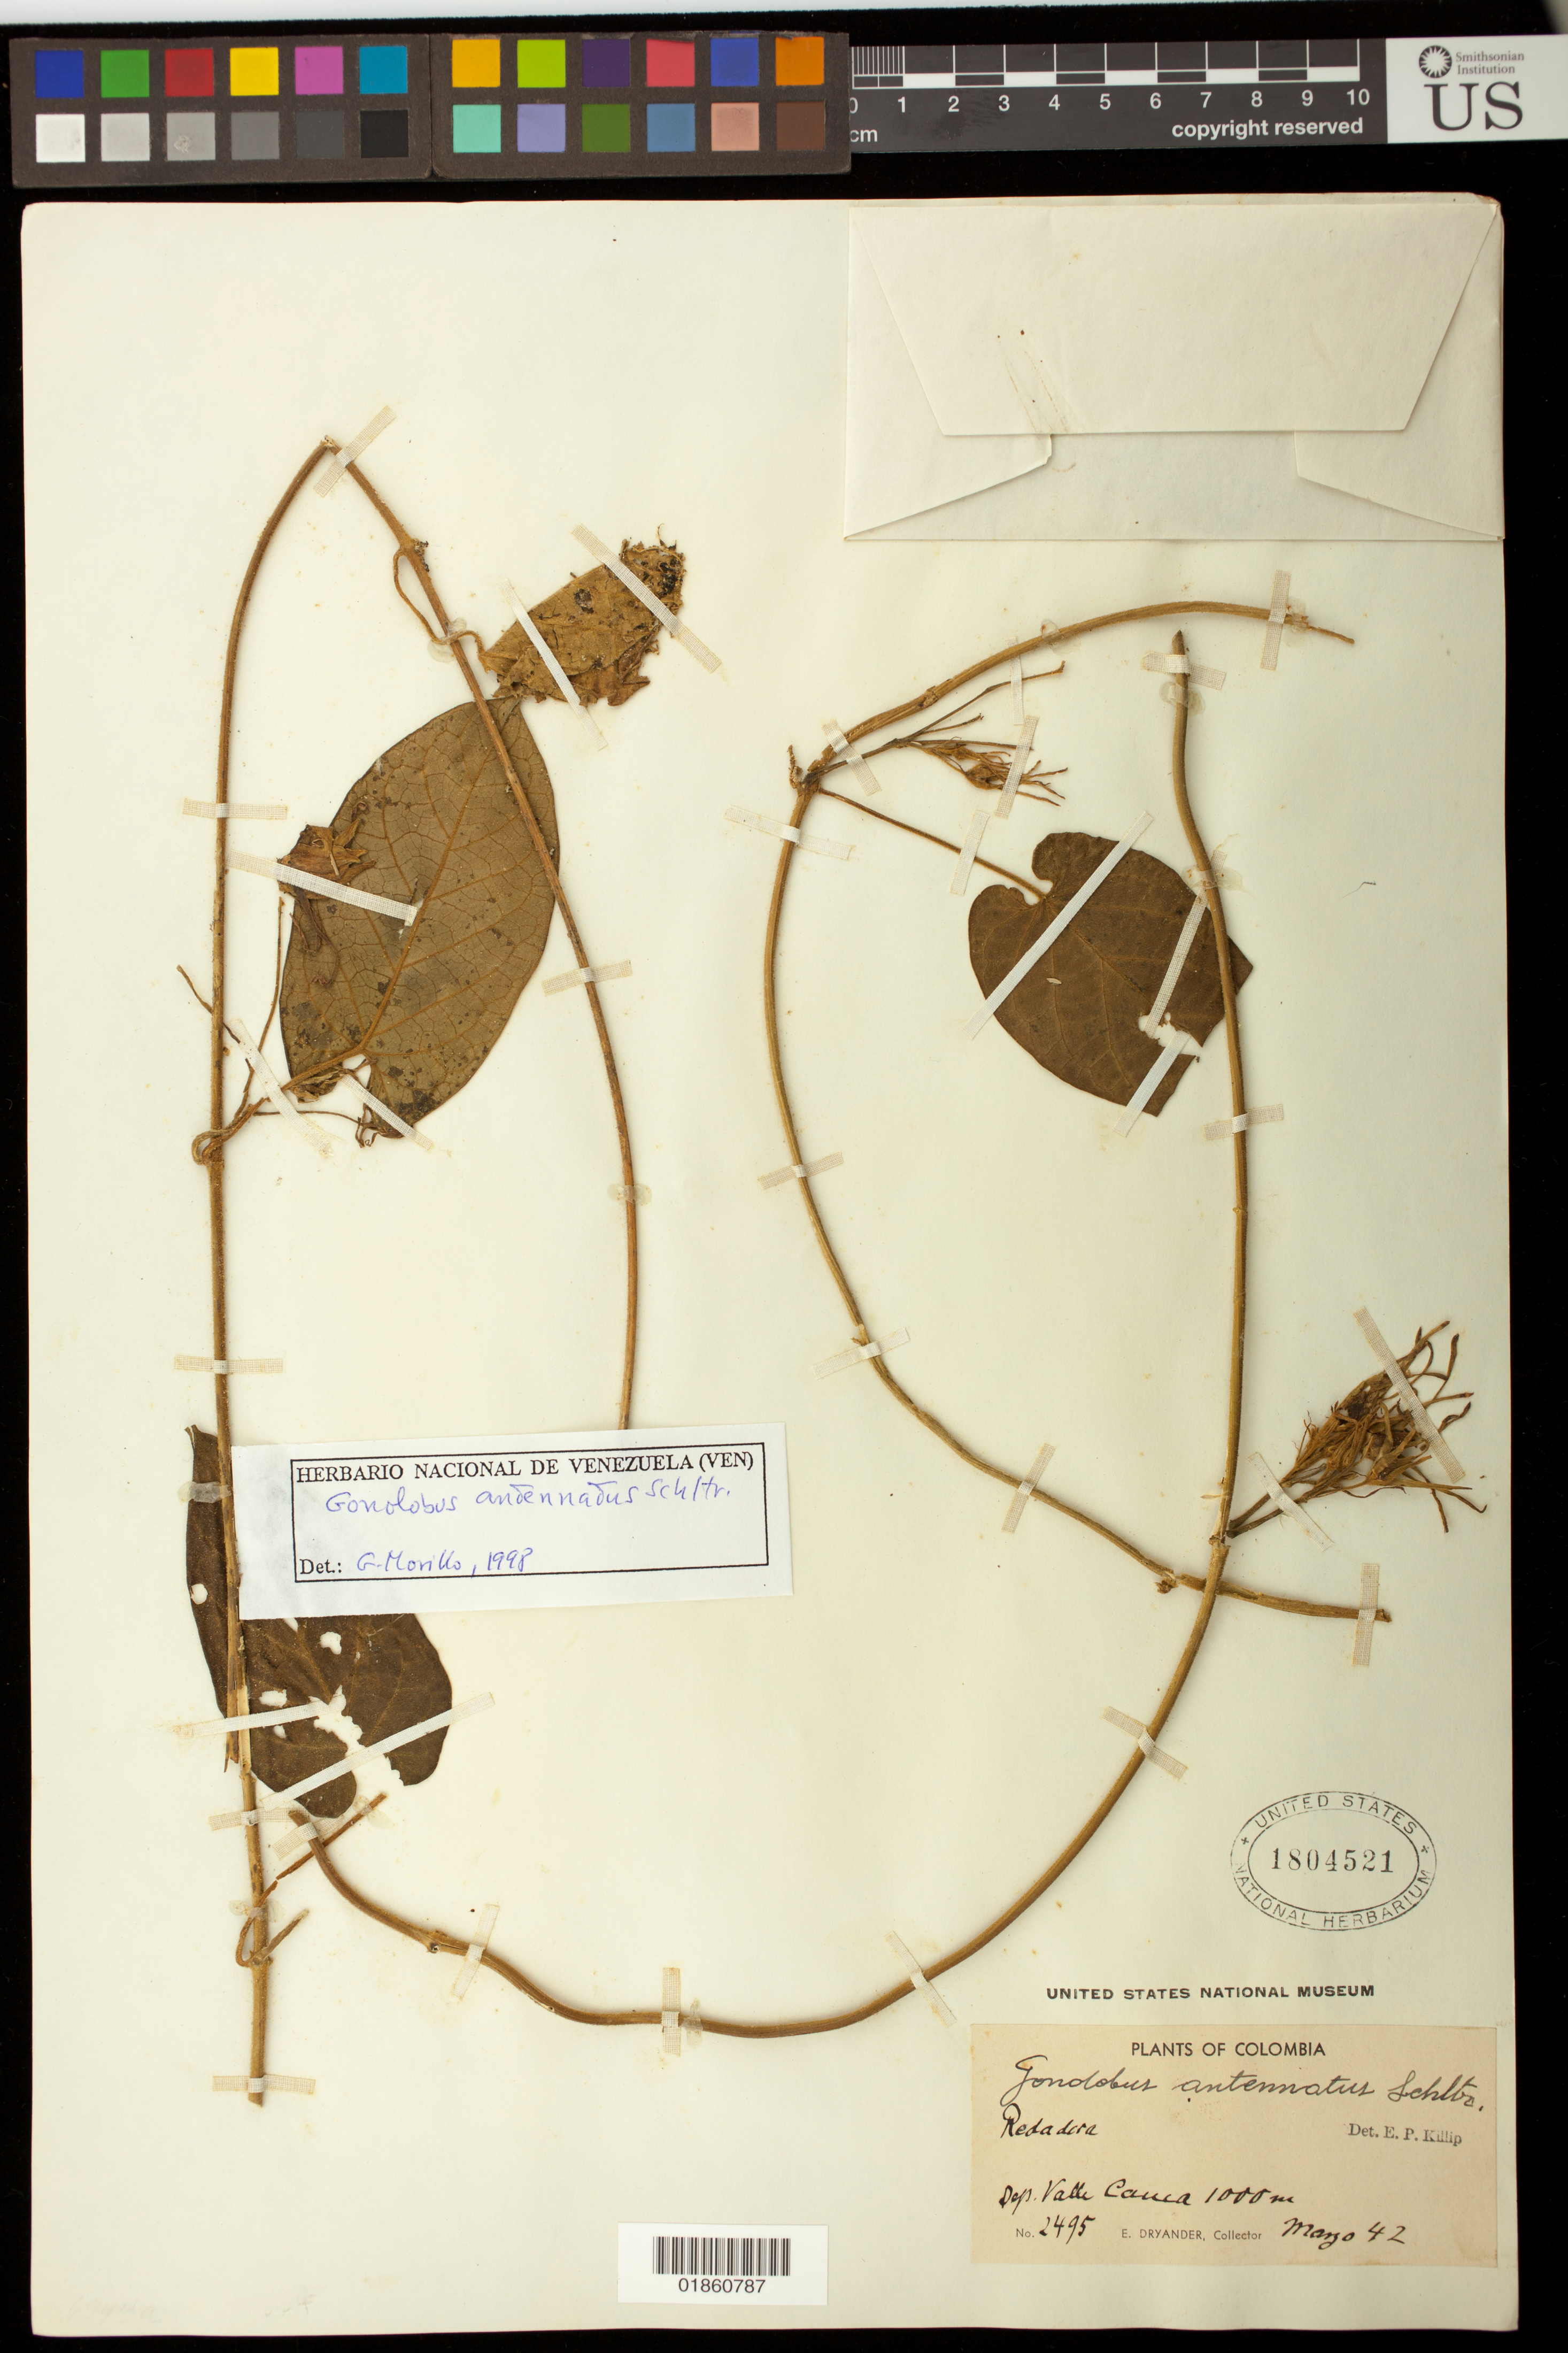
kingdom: Plantae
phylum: Tracheophyta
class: Magnoliopsida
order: Gentianales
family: Apocynaceae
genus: Gonolobus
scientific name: Gonolobus attenuatus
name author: Rusby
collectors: E. I. Dryander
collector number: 2495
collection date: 1942-03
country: Colombia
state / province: Valle del Cauca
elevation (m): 1000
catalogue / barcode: US 1804521